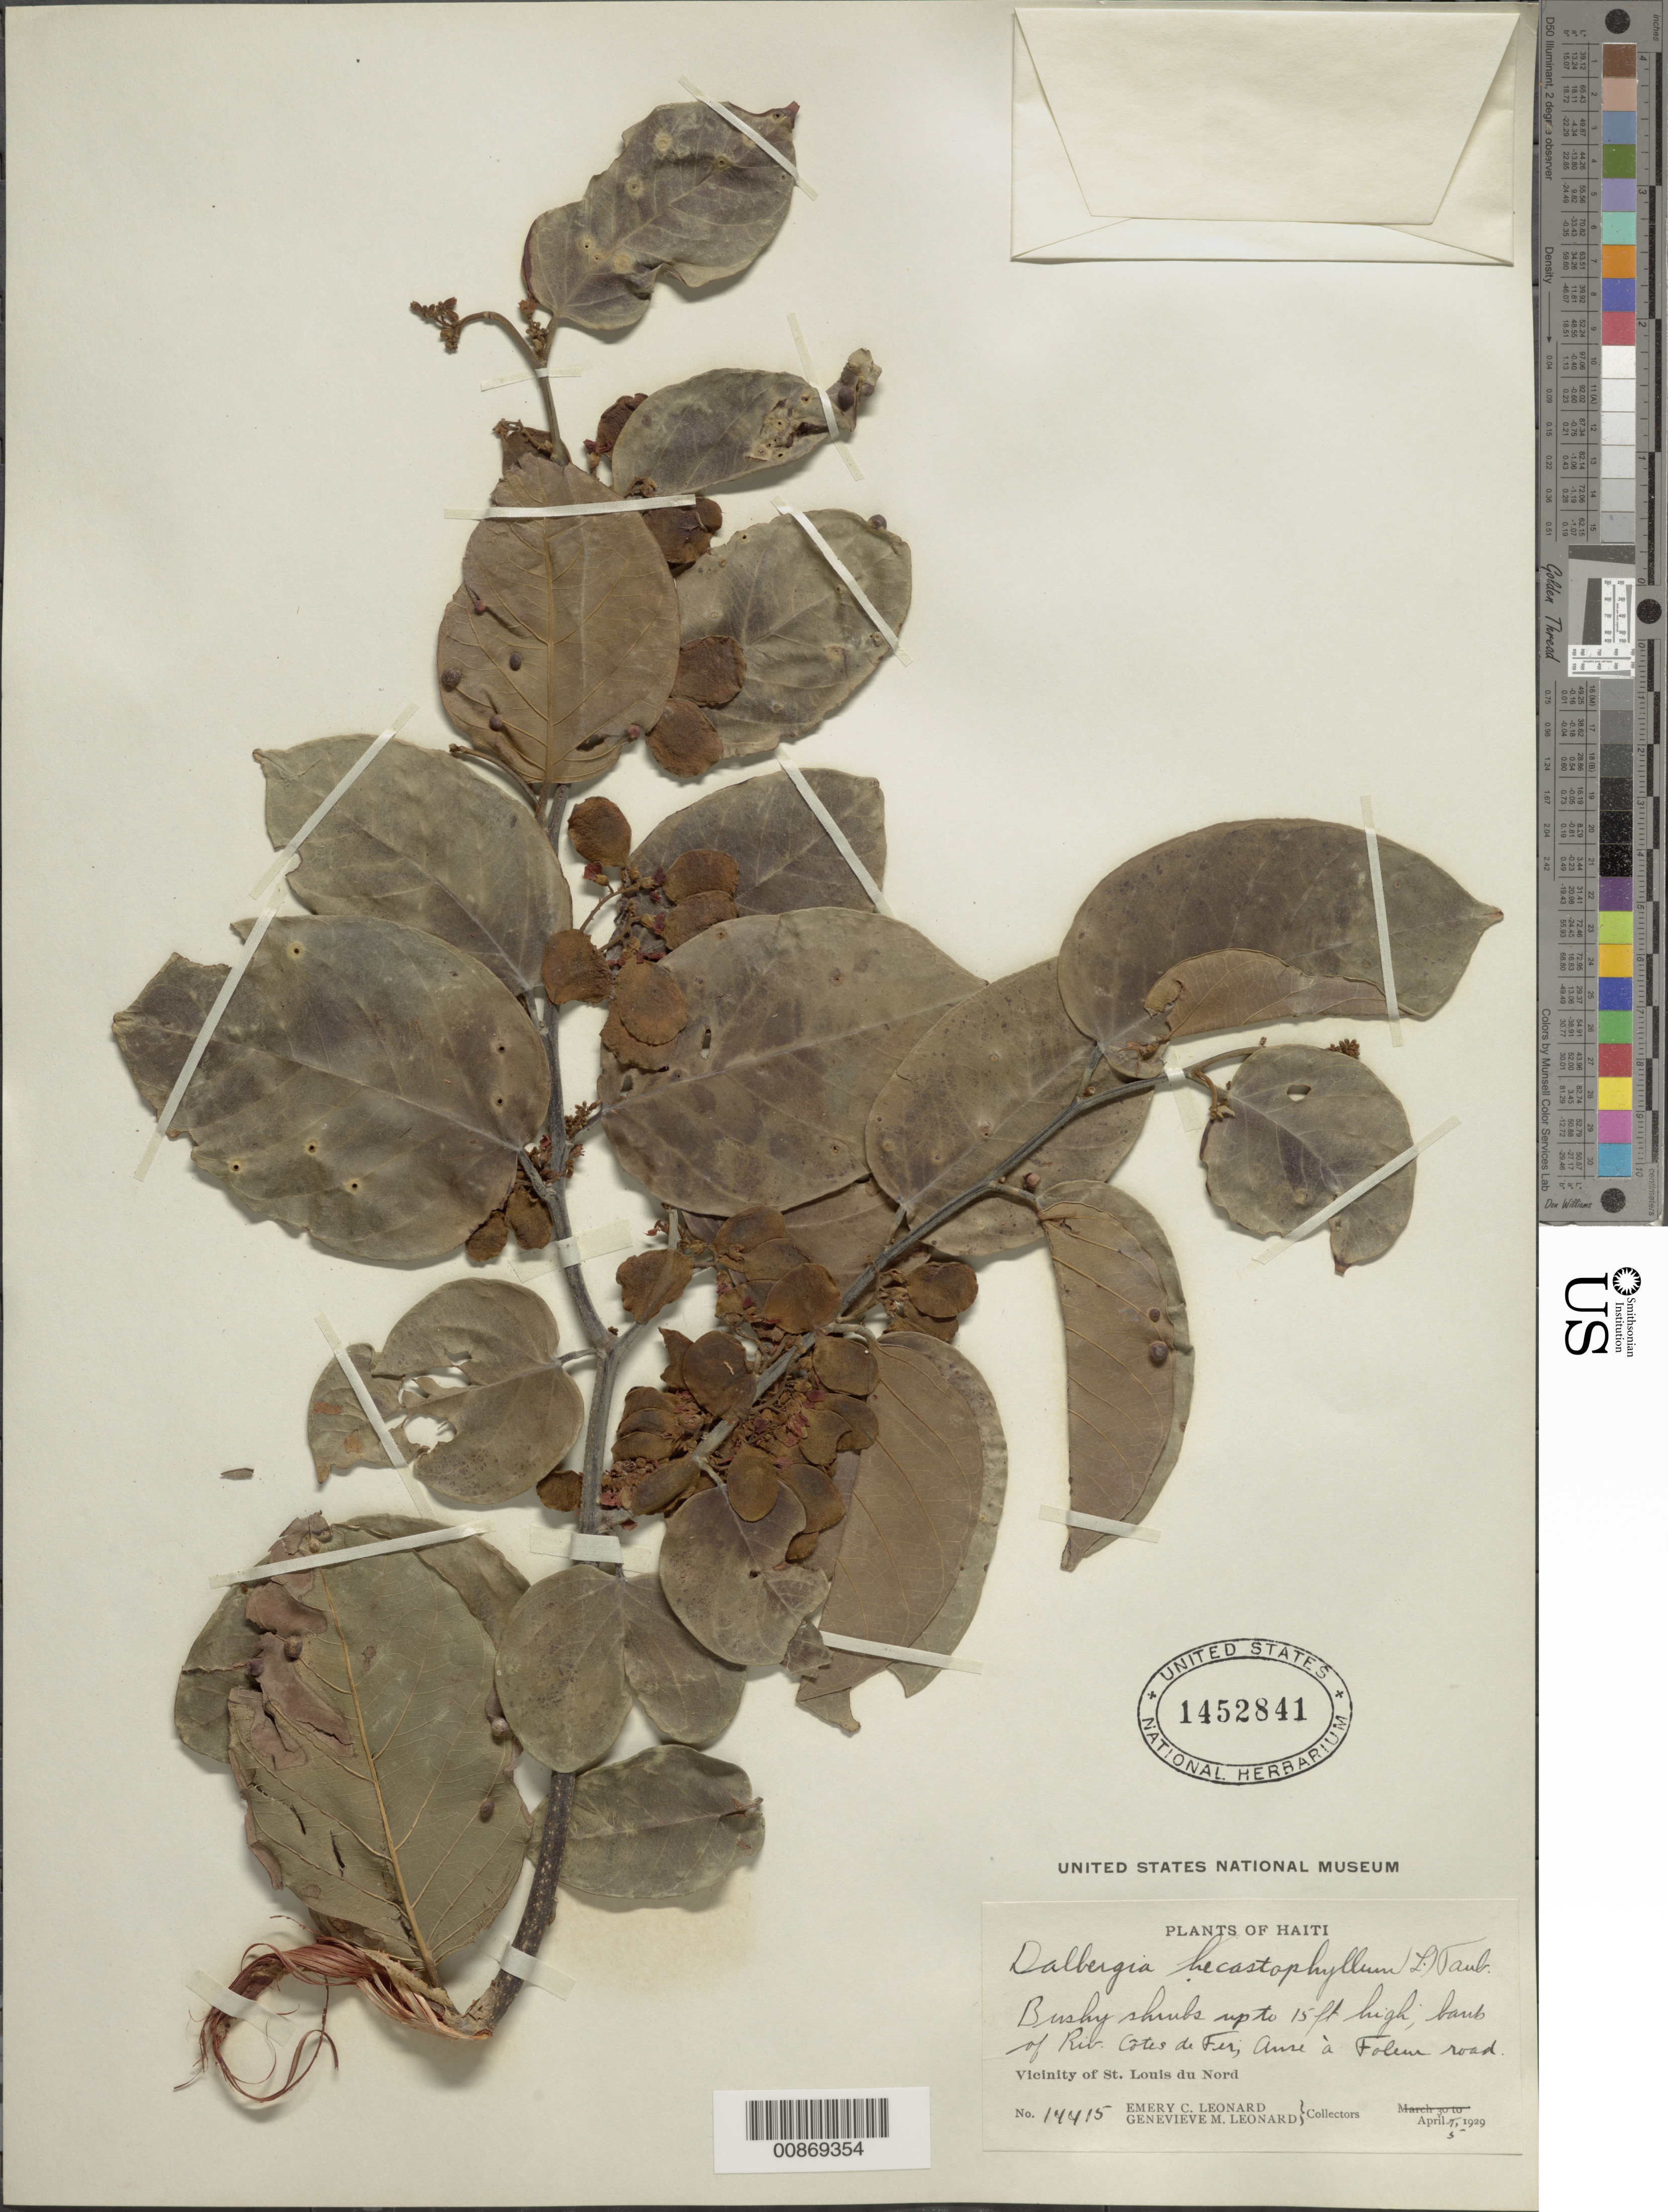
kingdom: Plantae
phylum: Tracheophyta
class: Magnoliopsida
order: Fabales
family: Fabaceae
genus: Dalbergia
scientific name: Dalbergia ecastaphyllum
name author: (L.) Taub.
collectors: E. C. Leonard & G. M. Leonard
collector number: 14415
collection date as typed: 05 Apr 1929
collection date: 1929-04-05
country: Haiti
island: Hispaniola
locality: Vicinity of St. Louis du Nord. Beach; Banks of Riv. Côtes de Fer; Anse à Foleur road.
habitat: banks of riv.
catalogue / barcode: US 1452841